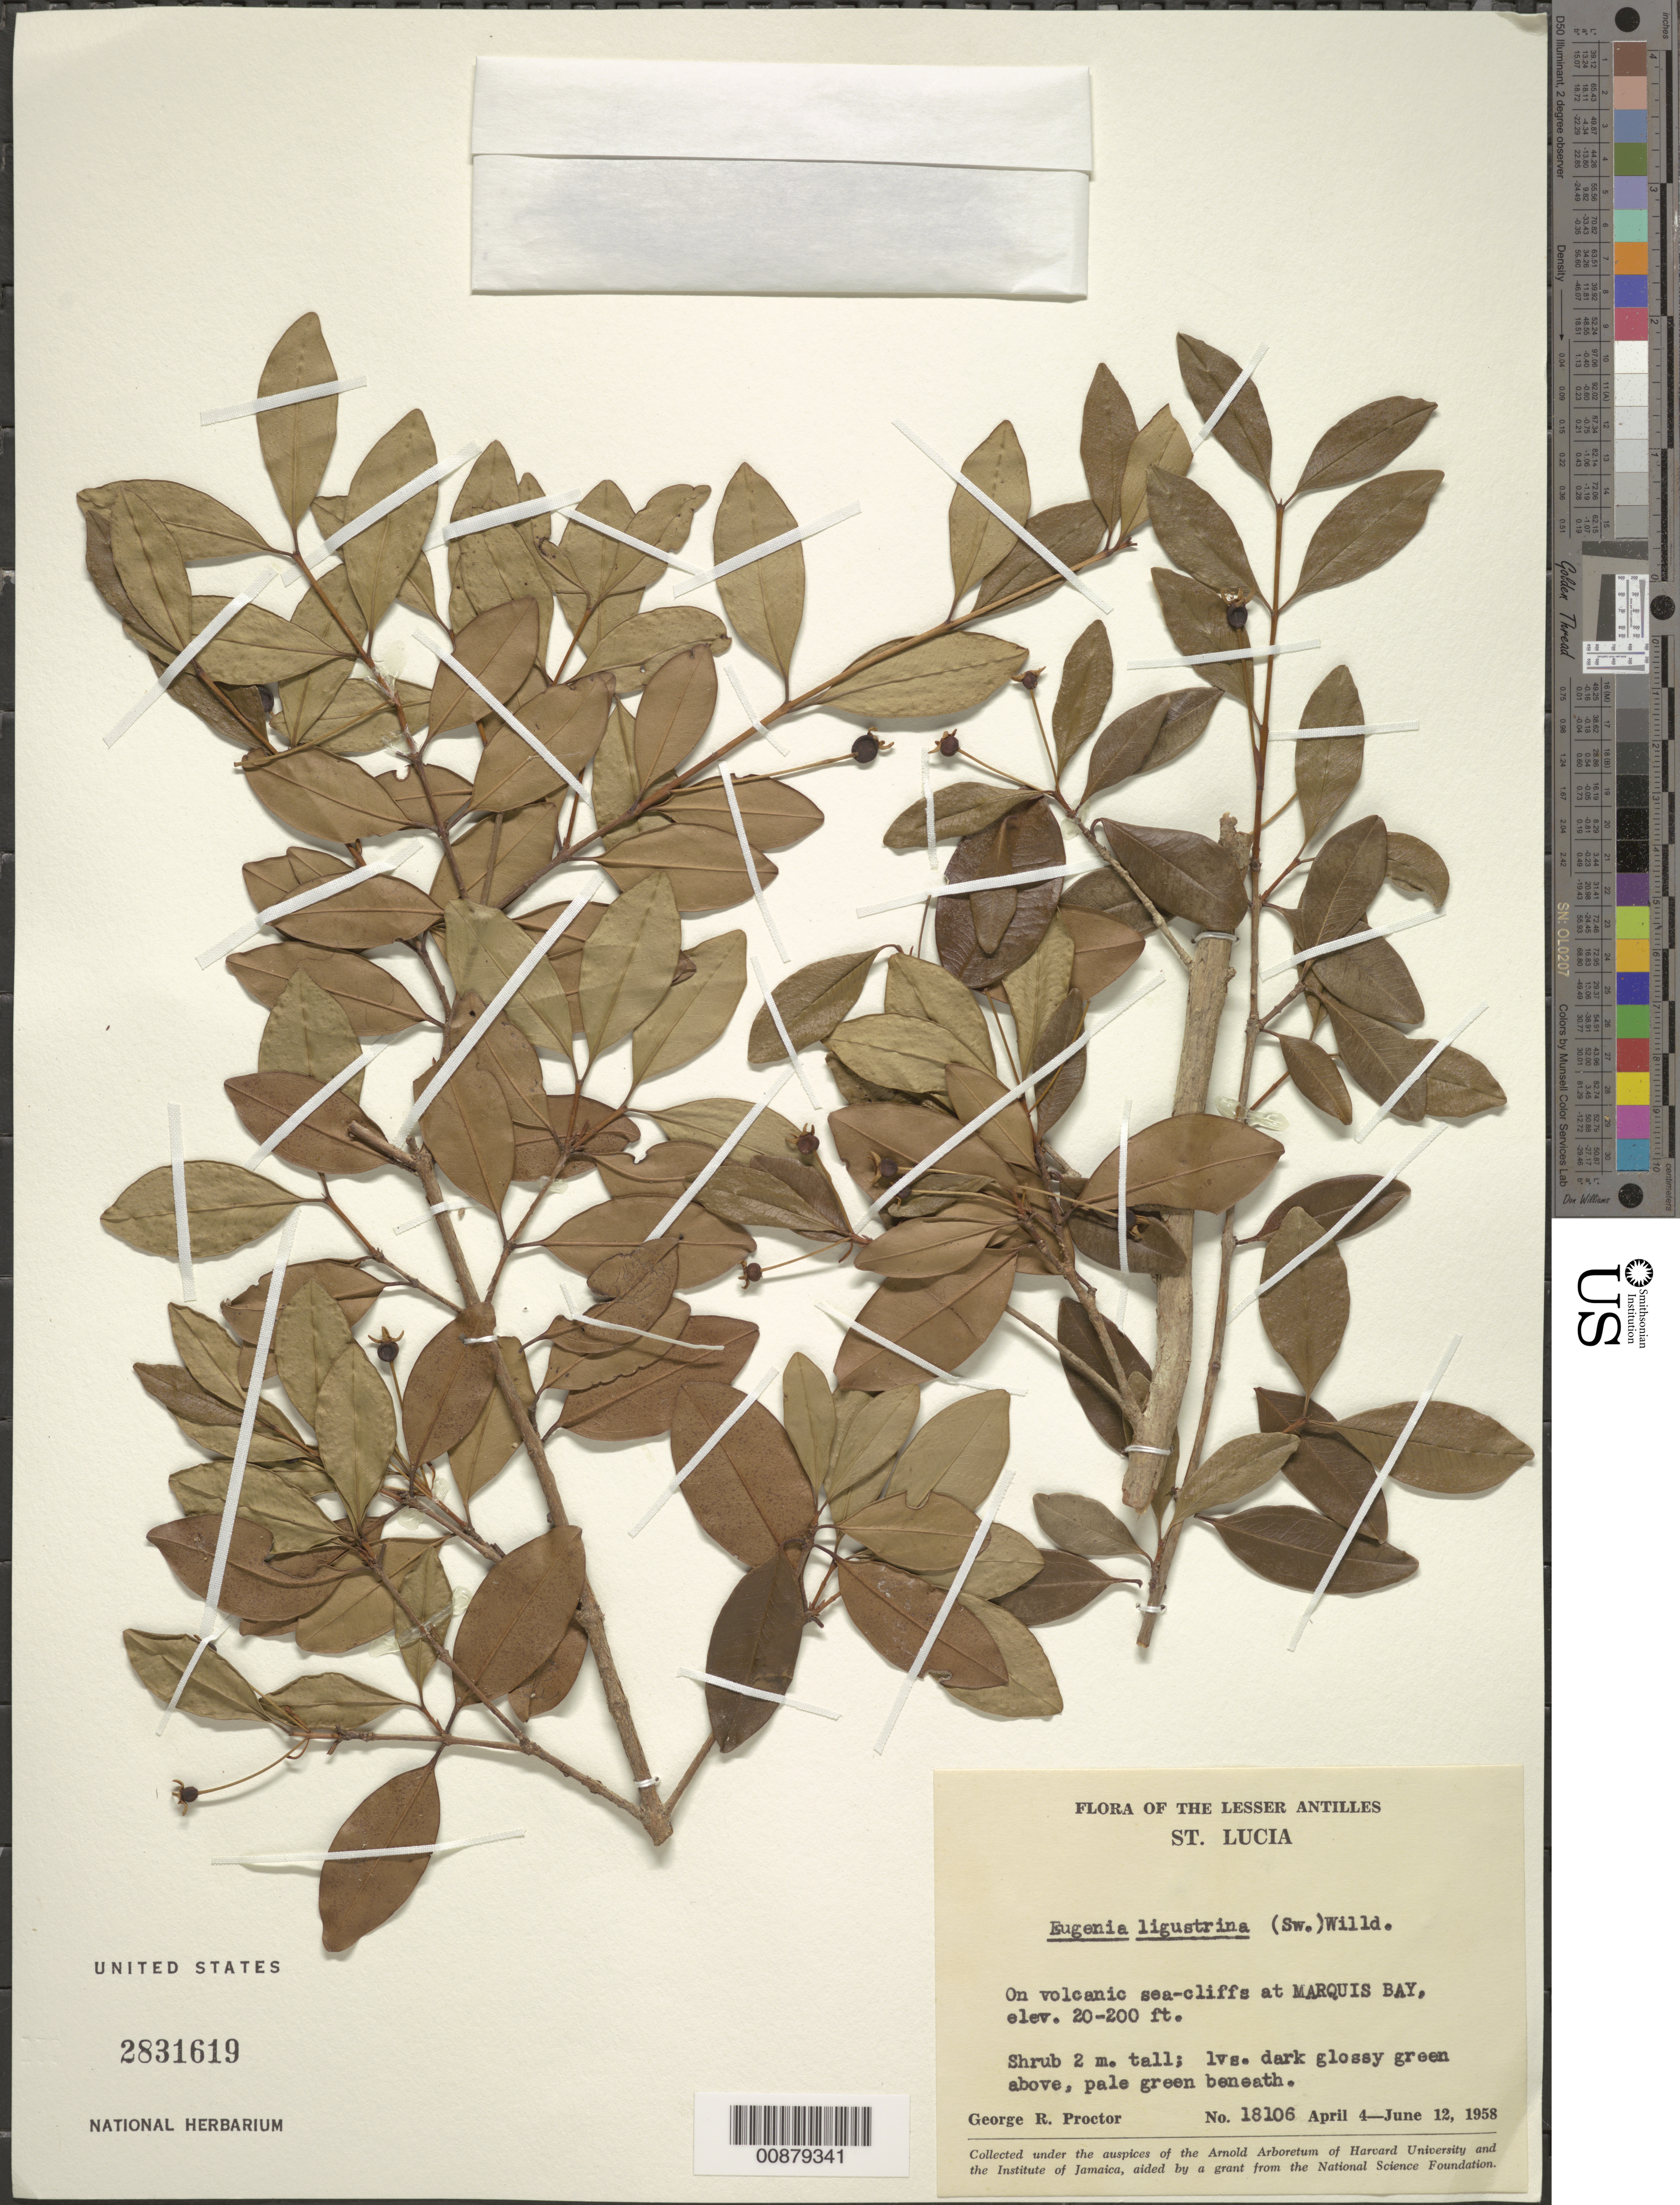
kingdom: Plantae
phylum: Tracheophyta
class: Magnoliopsida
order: Myrtales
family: Myrtaceae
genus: Eugenia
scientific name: Eugenia ligustrina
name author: (Sw.) Willd.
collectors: G. R. Proctor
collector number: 18106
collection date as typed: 04 Apr 1958 to 12 Jun 1958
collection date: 1958-04-04/1958-06-12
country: St. Lucia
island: St. Lucia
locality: Marquis Bay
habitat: Volcanic sea cliffs.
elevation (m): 6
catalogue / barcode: US 2831619